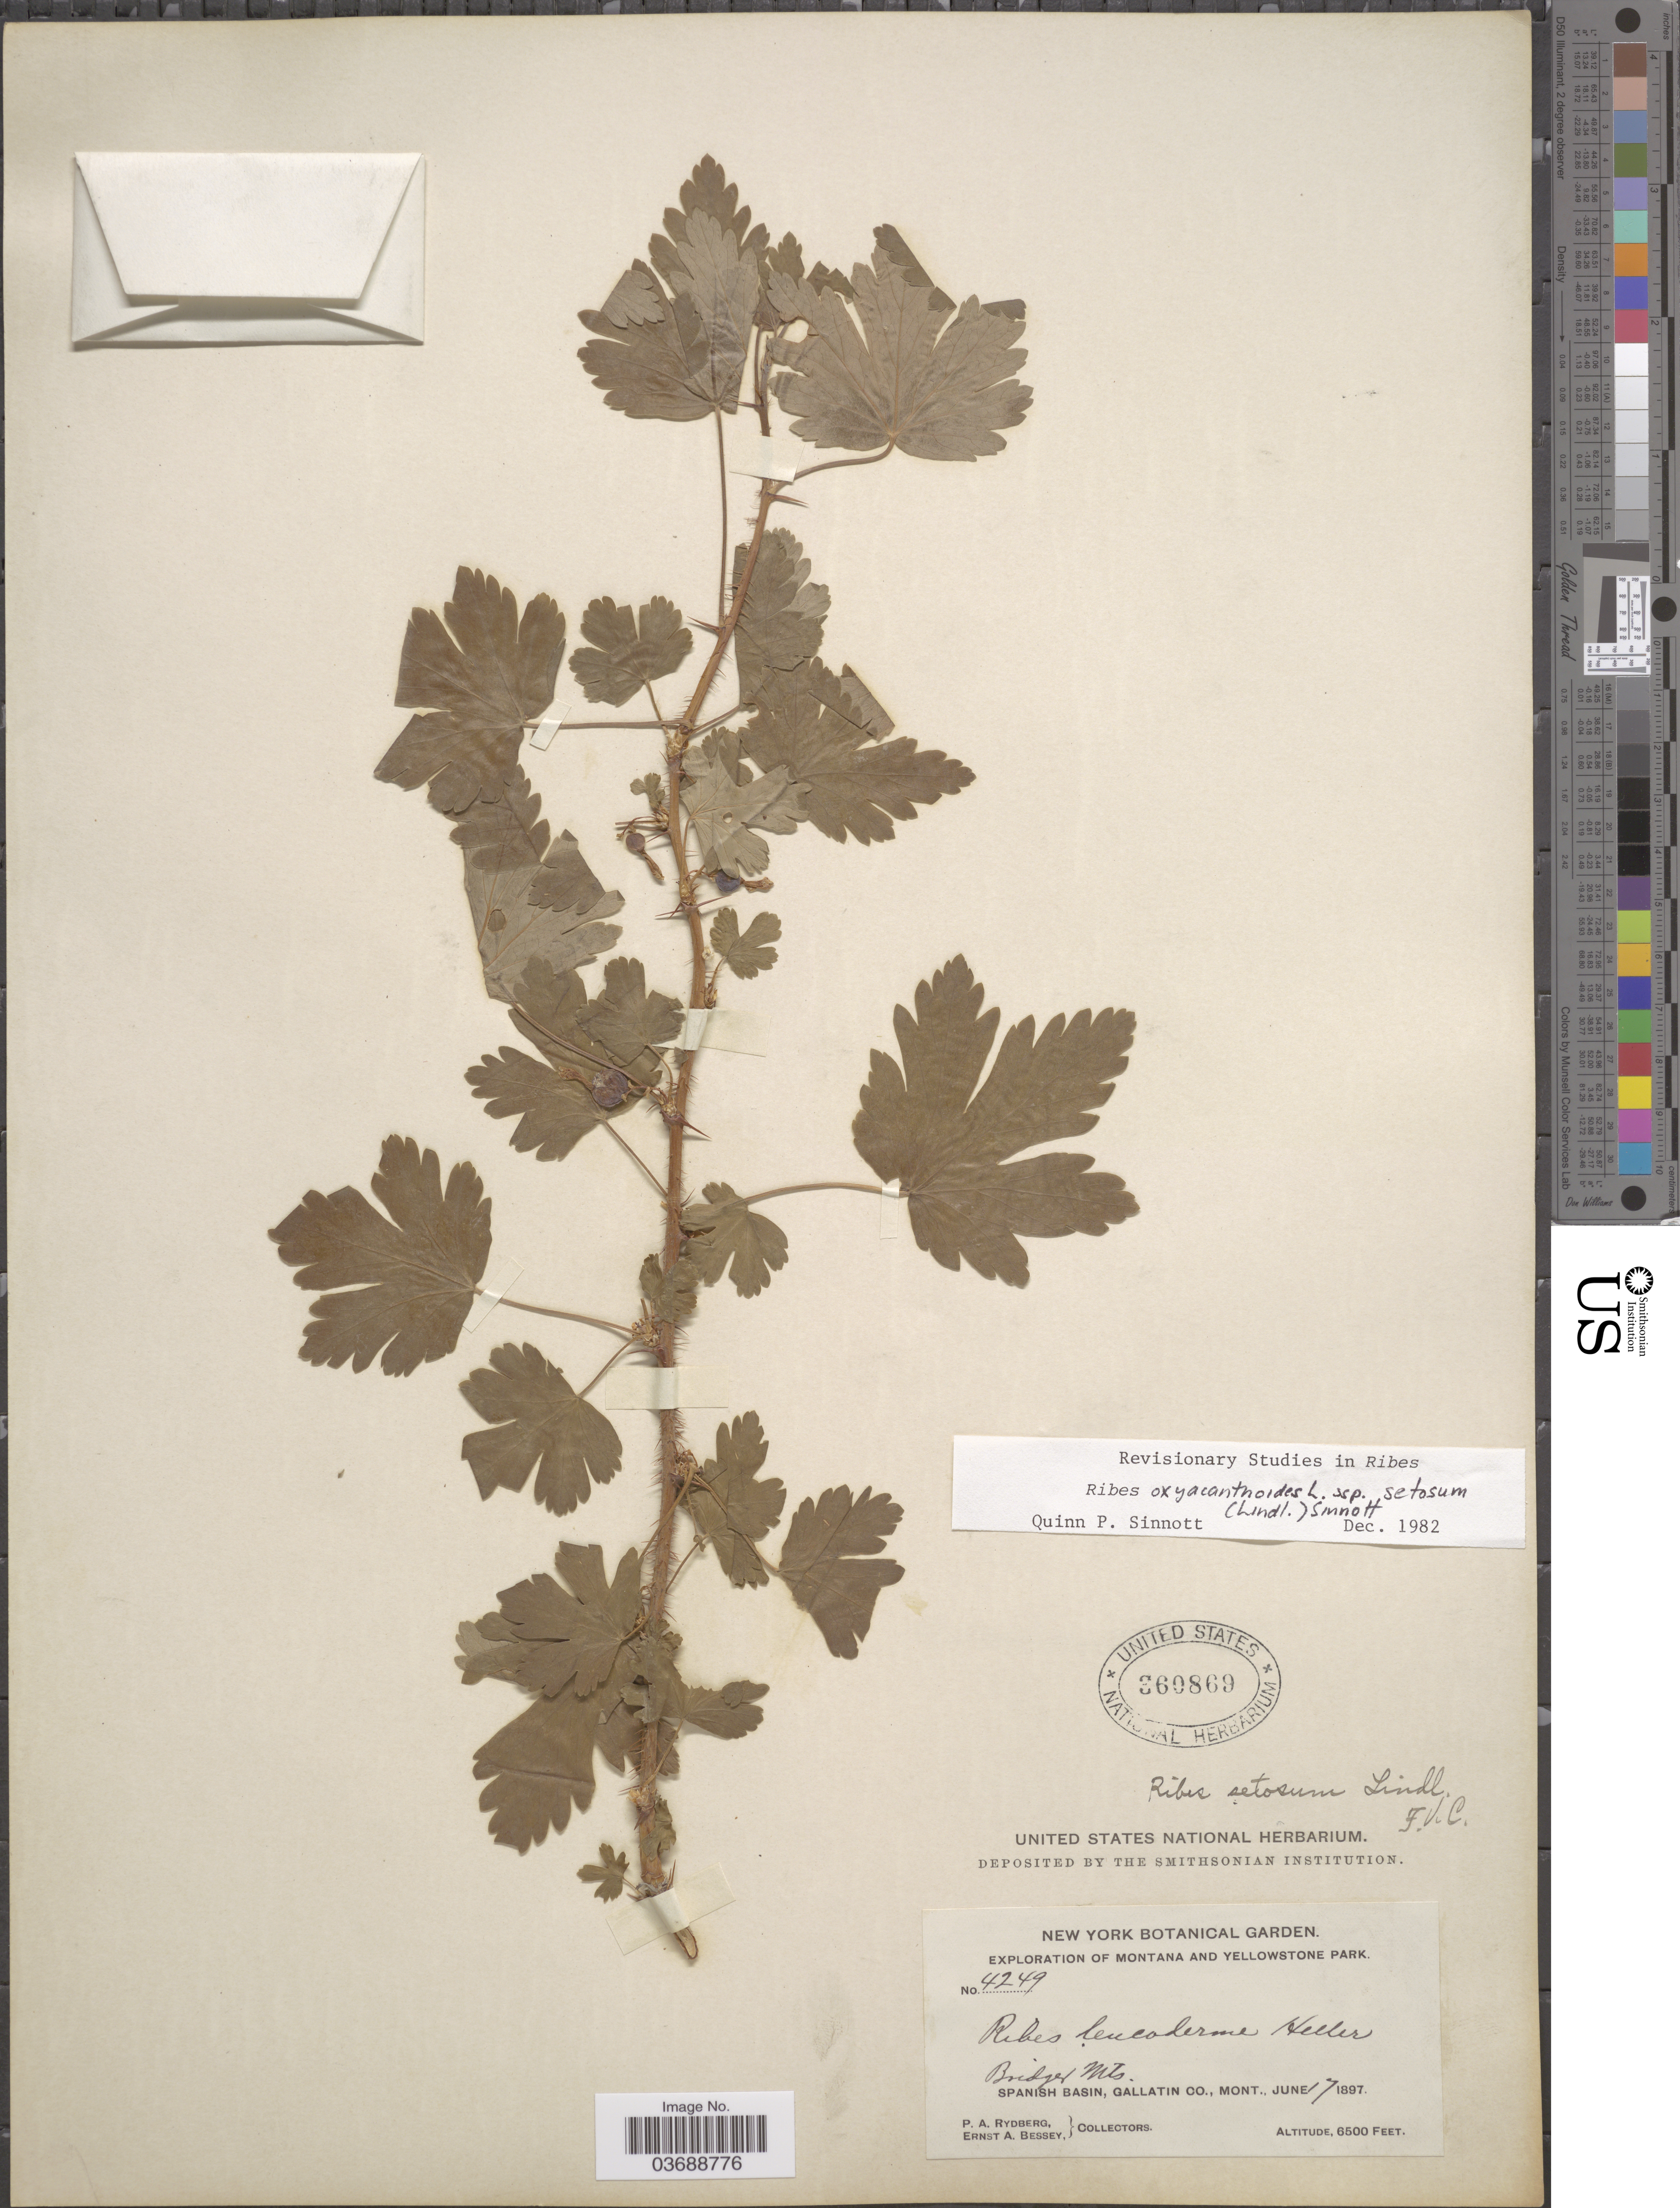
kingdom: Plantae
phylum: Tracheophyta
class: Magnoliopsida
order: Saxifragales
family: Grossulariaceae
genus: Ribes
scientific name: Ribes oxyacanthoides subsp. setosum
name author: (Lindl.) Q.P. Sinnott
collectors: P. A. Rydberg & E. A. Bessey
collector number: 4249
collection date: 1897-06-17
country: United States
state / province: Montana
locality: Montana and Yellowstone Park. Bridger Mts. Spanish Basin, Gallatin Co.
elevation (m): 1981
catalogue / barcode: US 360869